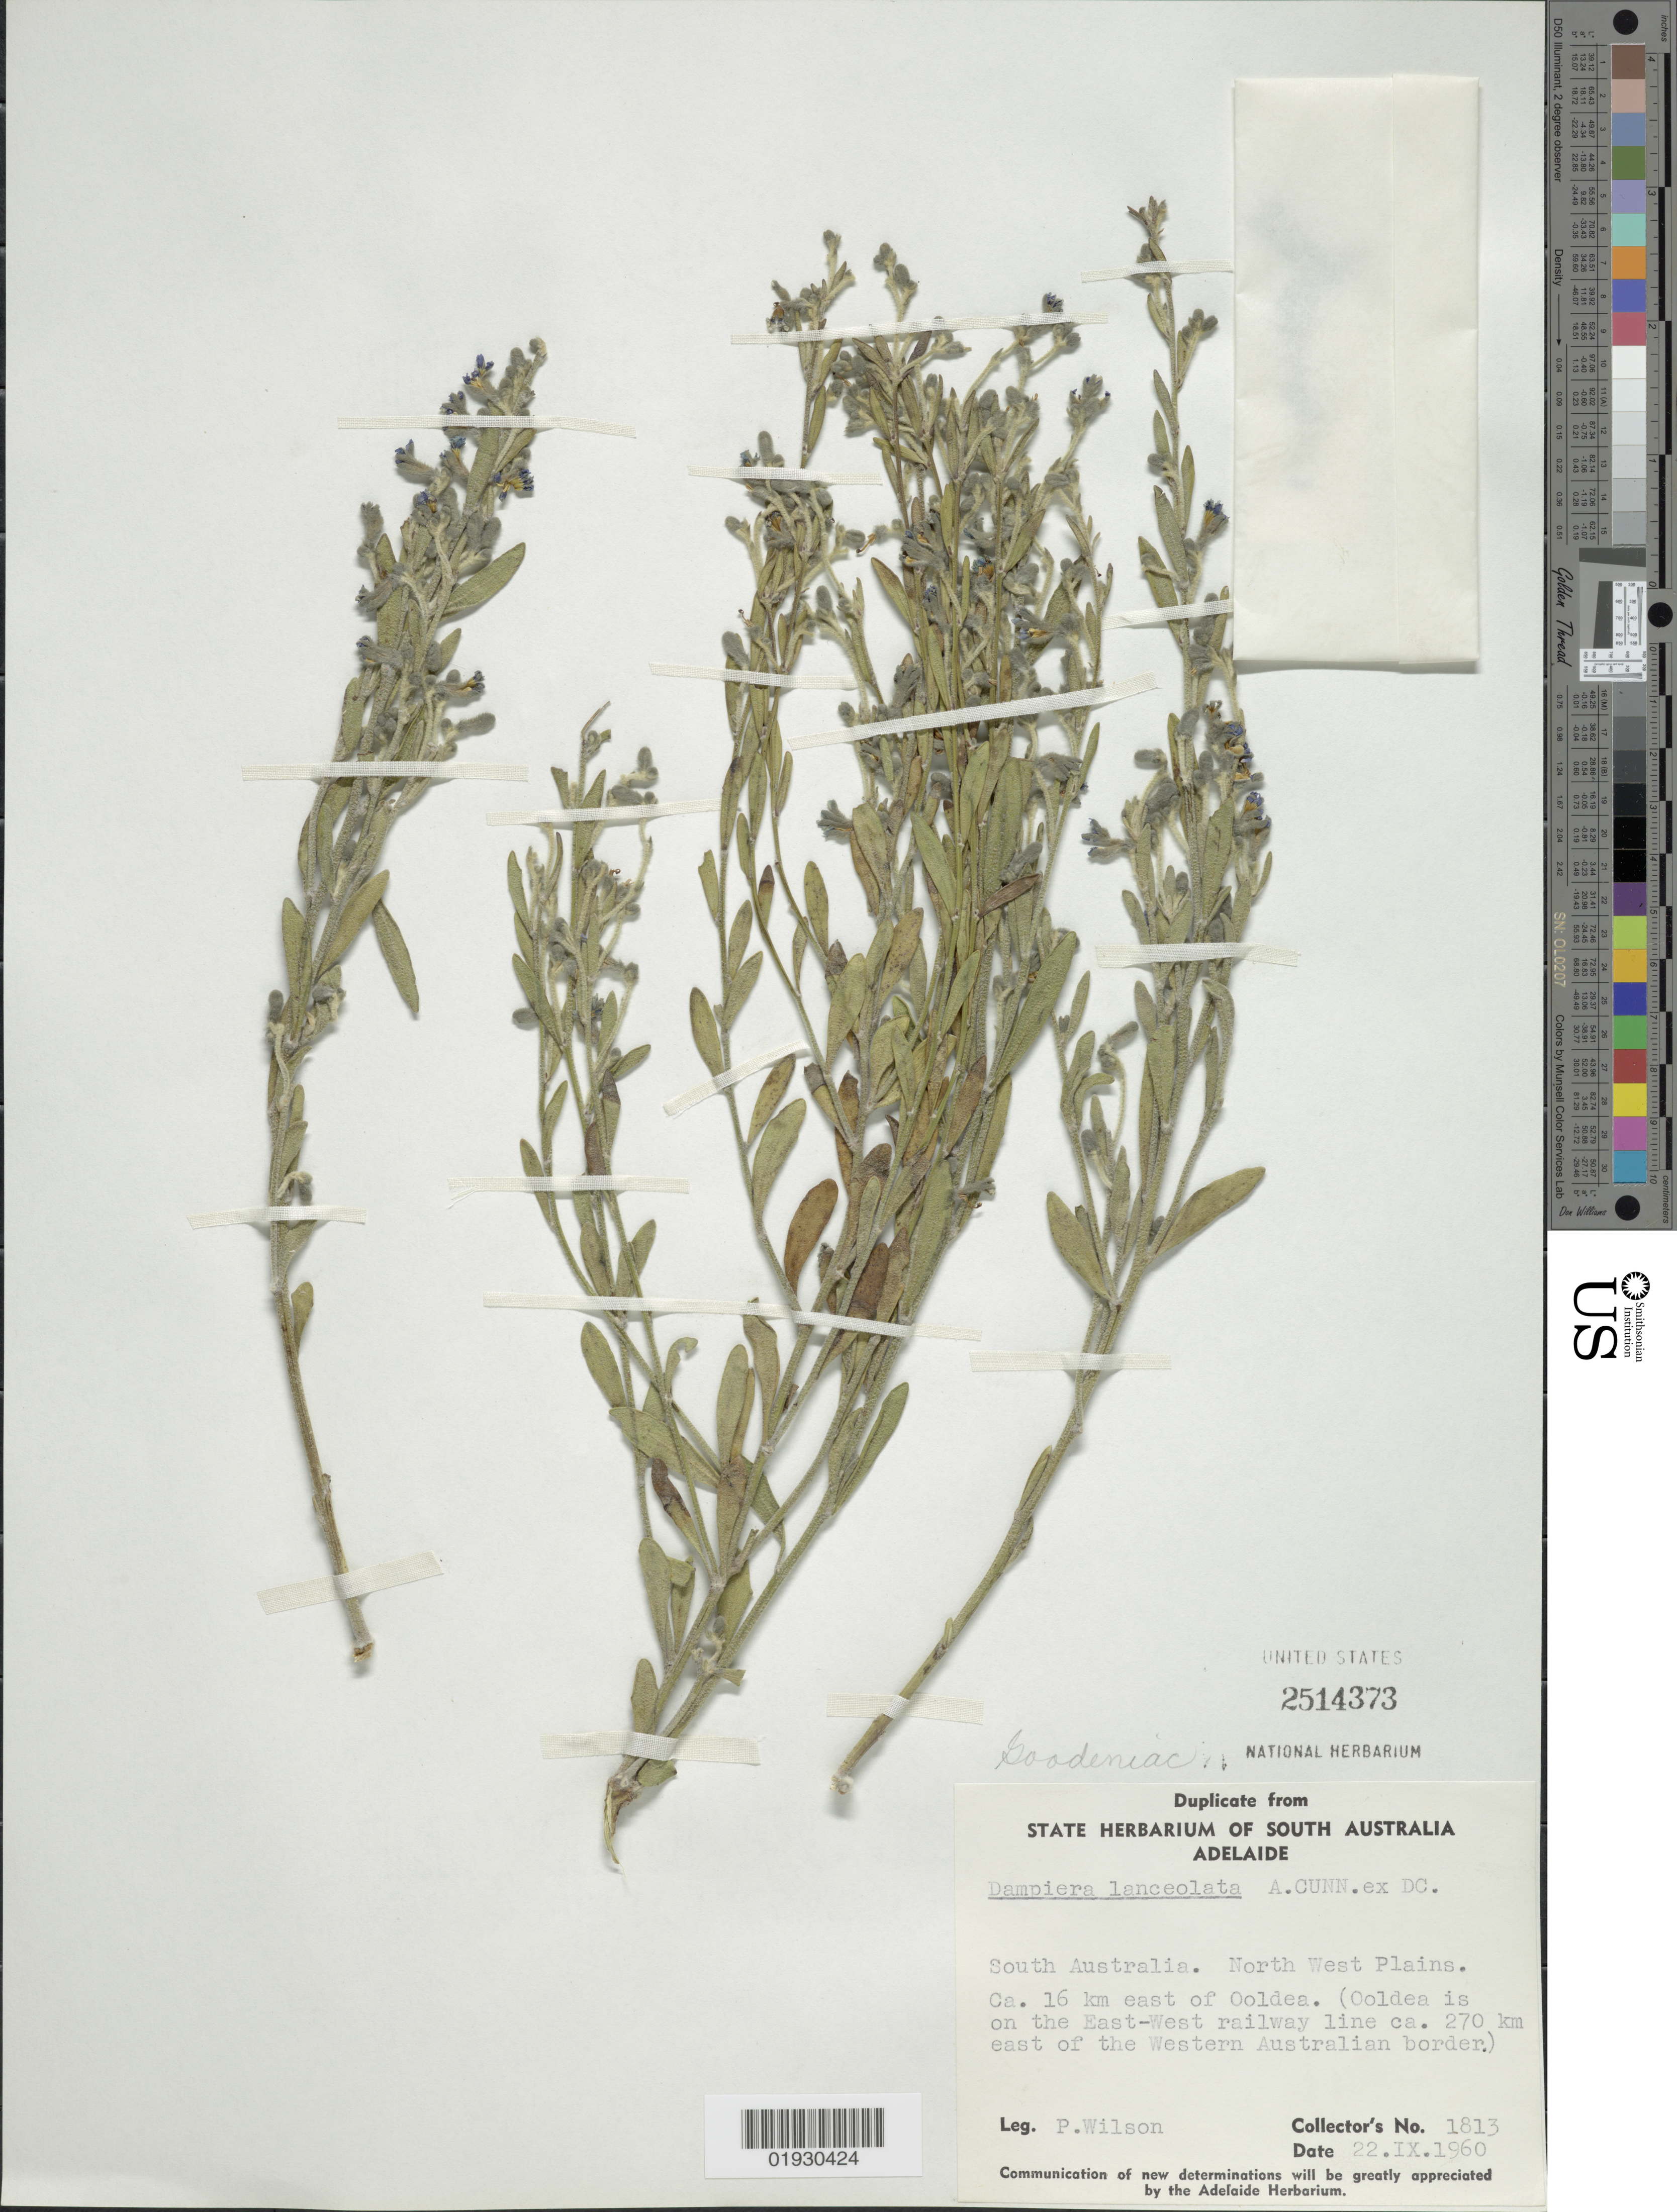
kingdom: Plantae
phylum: Tracheophyta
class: Magnoliopsida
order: Asterales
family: Goodeniaceae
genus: Dampiera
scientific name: Dampiera lanceolata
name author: A. Cunn. ex DC.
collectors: P. Wilson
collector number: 1813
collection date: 1960-09-22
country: Australia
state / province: South Australia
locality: North West Plains. Ca. 16 km east of Ooldea. (Ooldea is on the East-West railway line ca. 270 km east of the Western Australian border).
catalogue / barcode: US 2514373